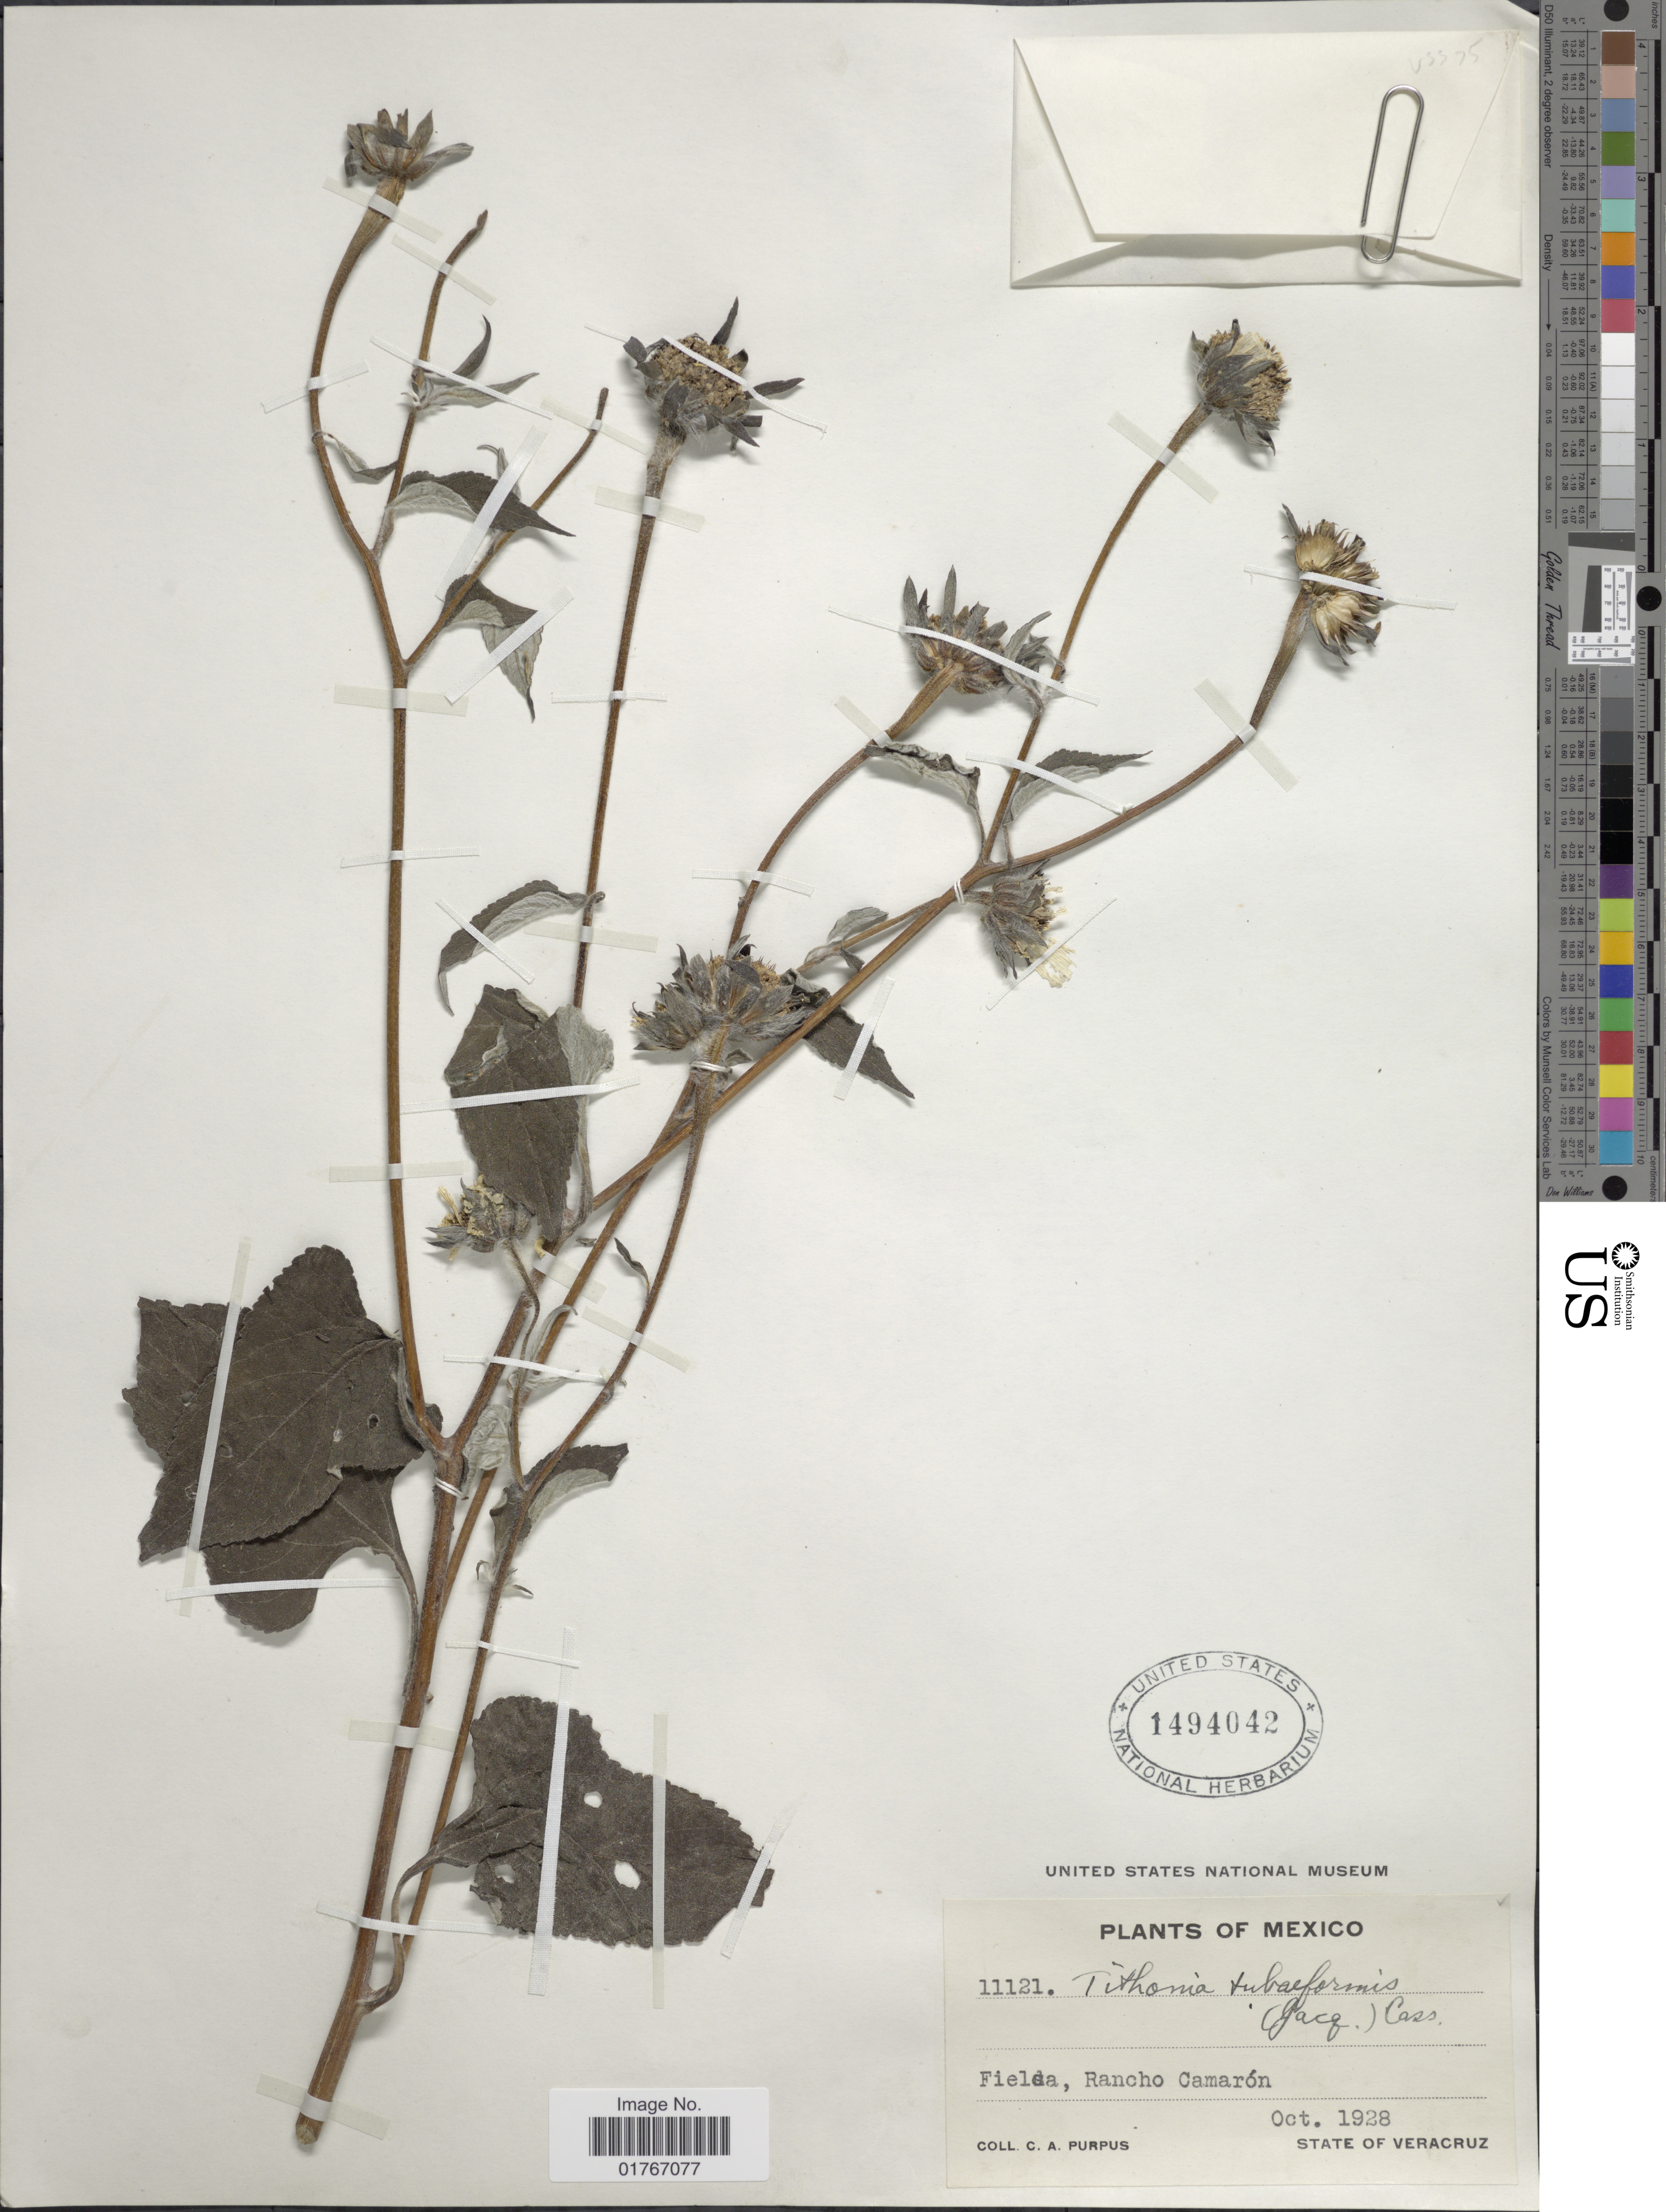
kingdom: Plantae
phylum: Tracheophyta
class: Magnoliopsida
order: Asterales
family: Asteraceae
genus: Tithonia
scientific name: Tithonia tubaeformis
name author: (Jacq.) Cass.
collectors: C. A. Purpus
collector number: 11121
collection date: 1928-10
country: Mexico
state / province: Veracruz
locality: Fields, Rancho Camarón, State of Veracruz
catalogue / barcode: US 1494042